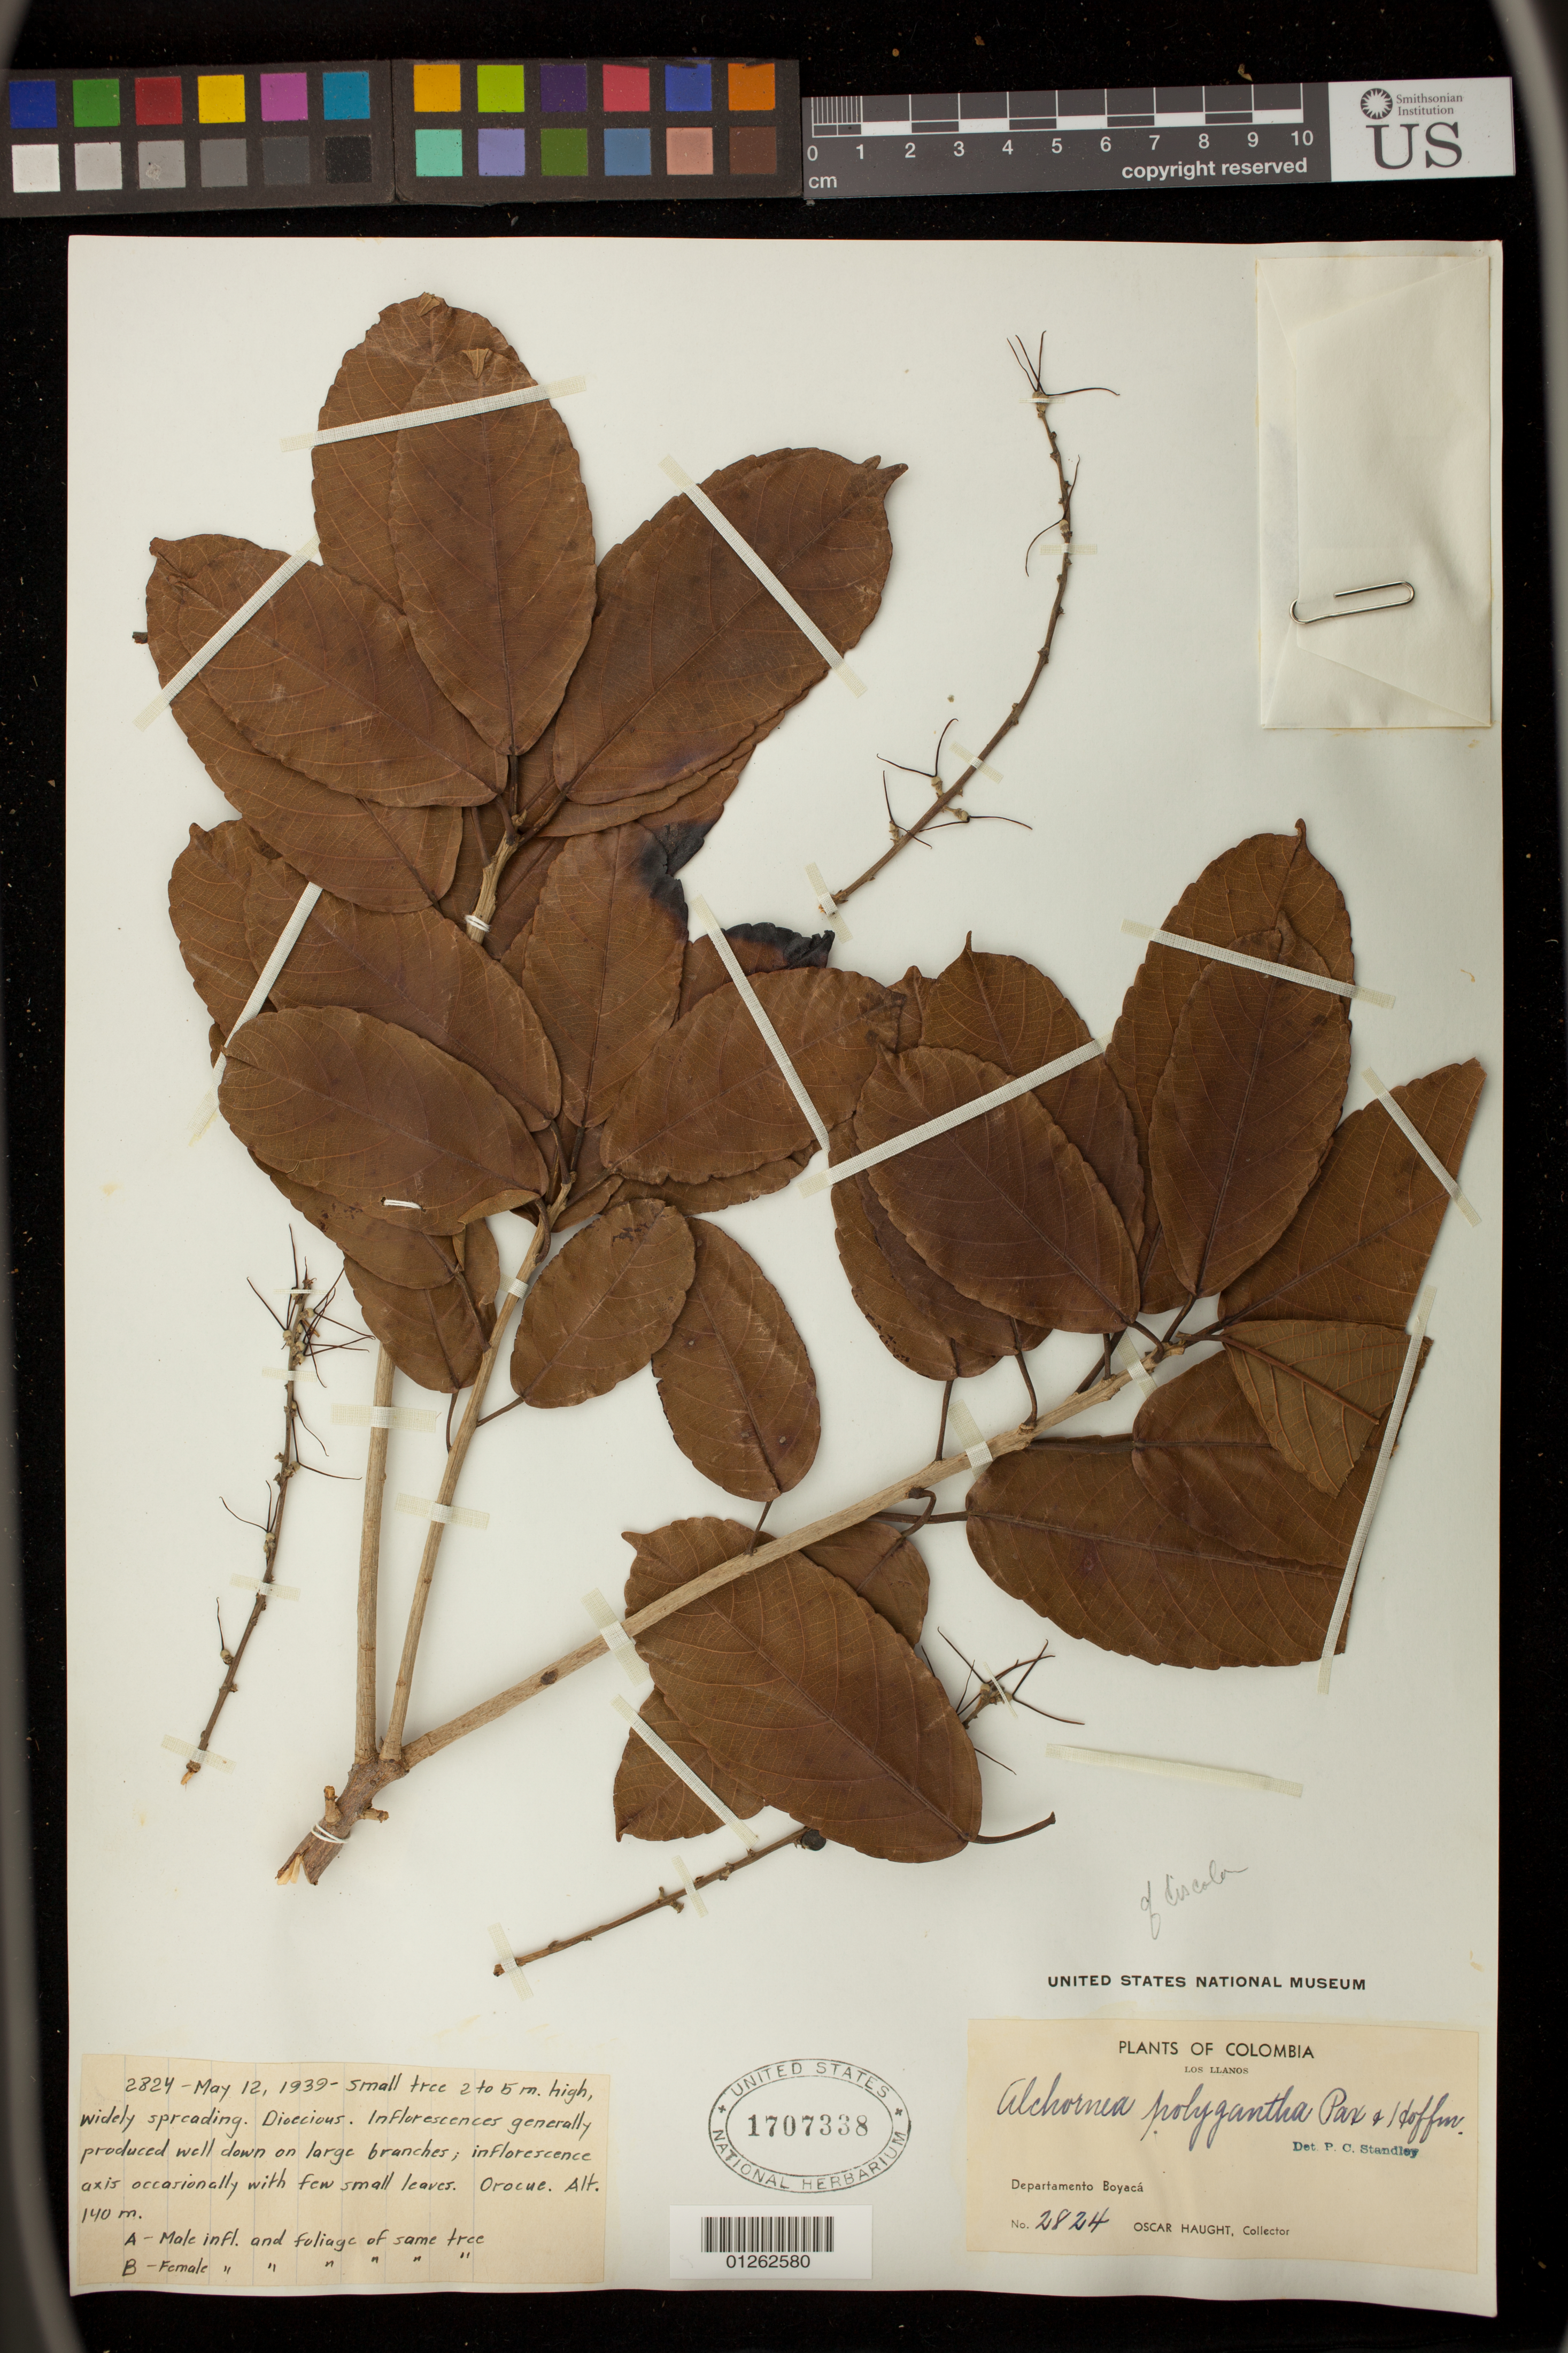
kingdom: Plantae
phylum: Tracheophyta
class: Magnoliopsida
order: Malpighiales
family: Euphorbiaceae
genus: Alchornea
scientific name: Alchornea discolor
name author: Poepp. & Endl.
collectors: O. Hought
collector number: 2824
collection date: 1939-05-12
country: Colombia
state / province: Boyaca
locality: Departamento Boyaca; Orocue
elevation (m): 140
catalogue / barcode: US 1707338